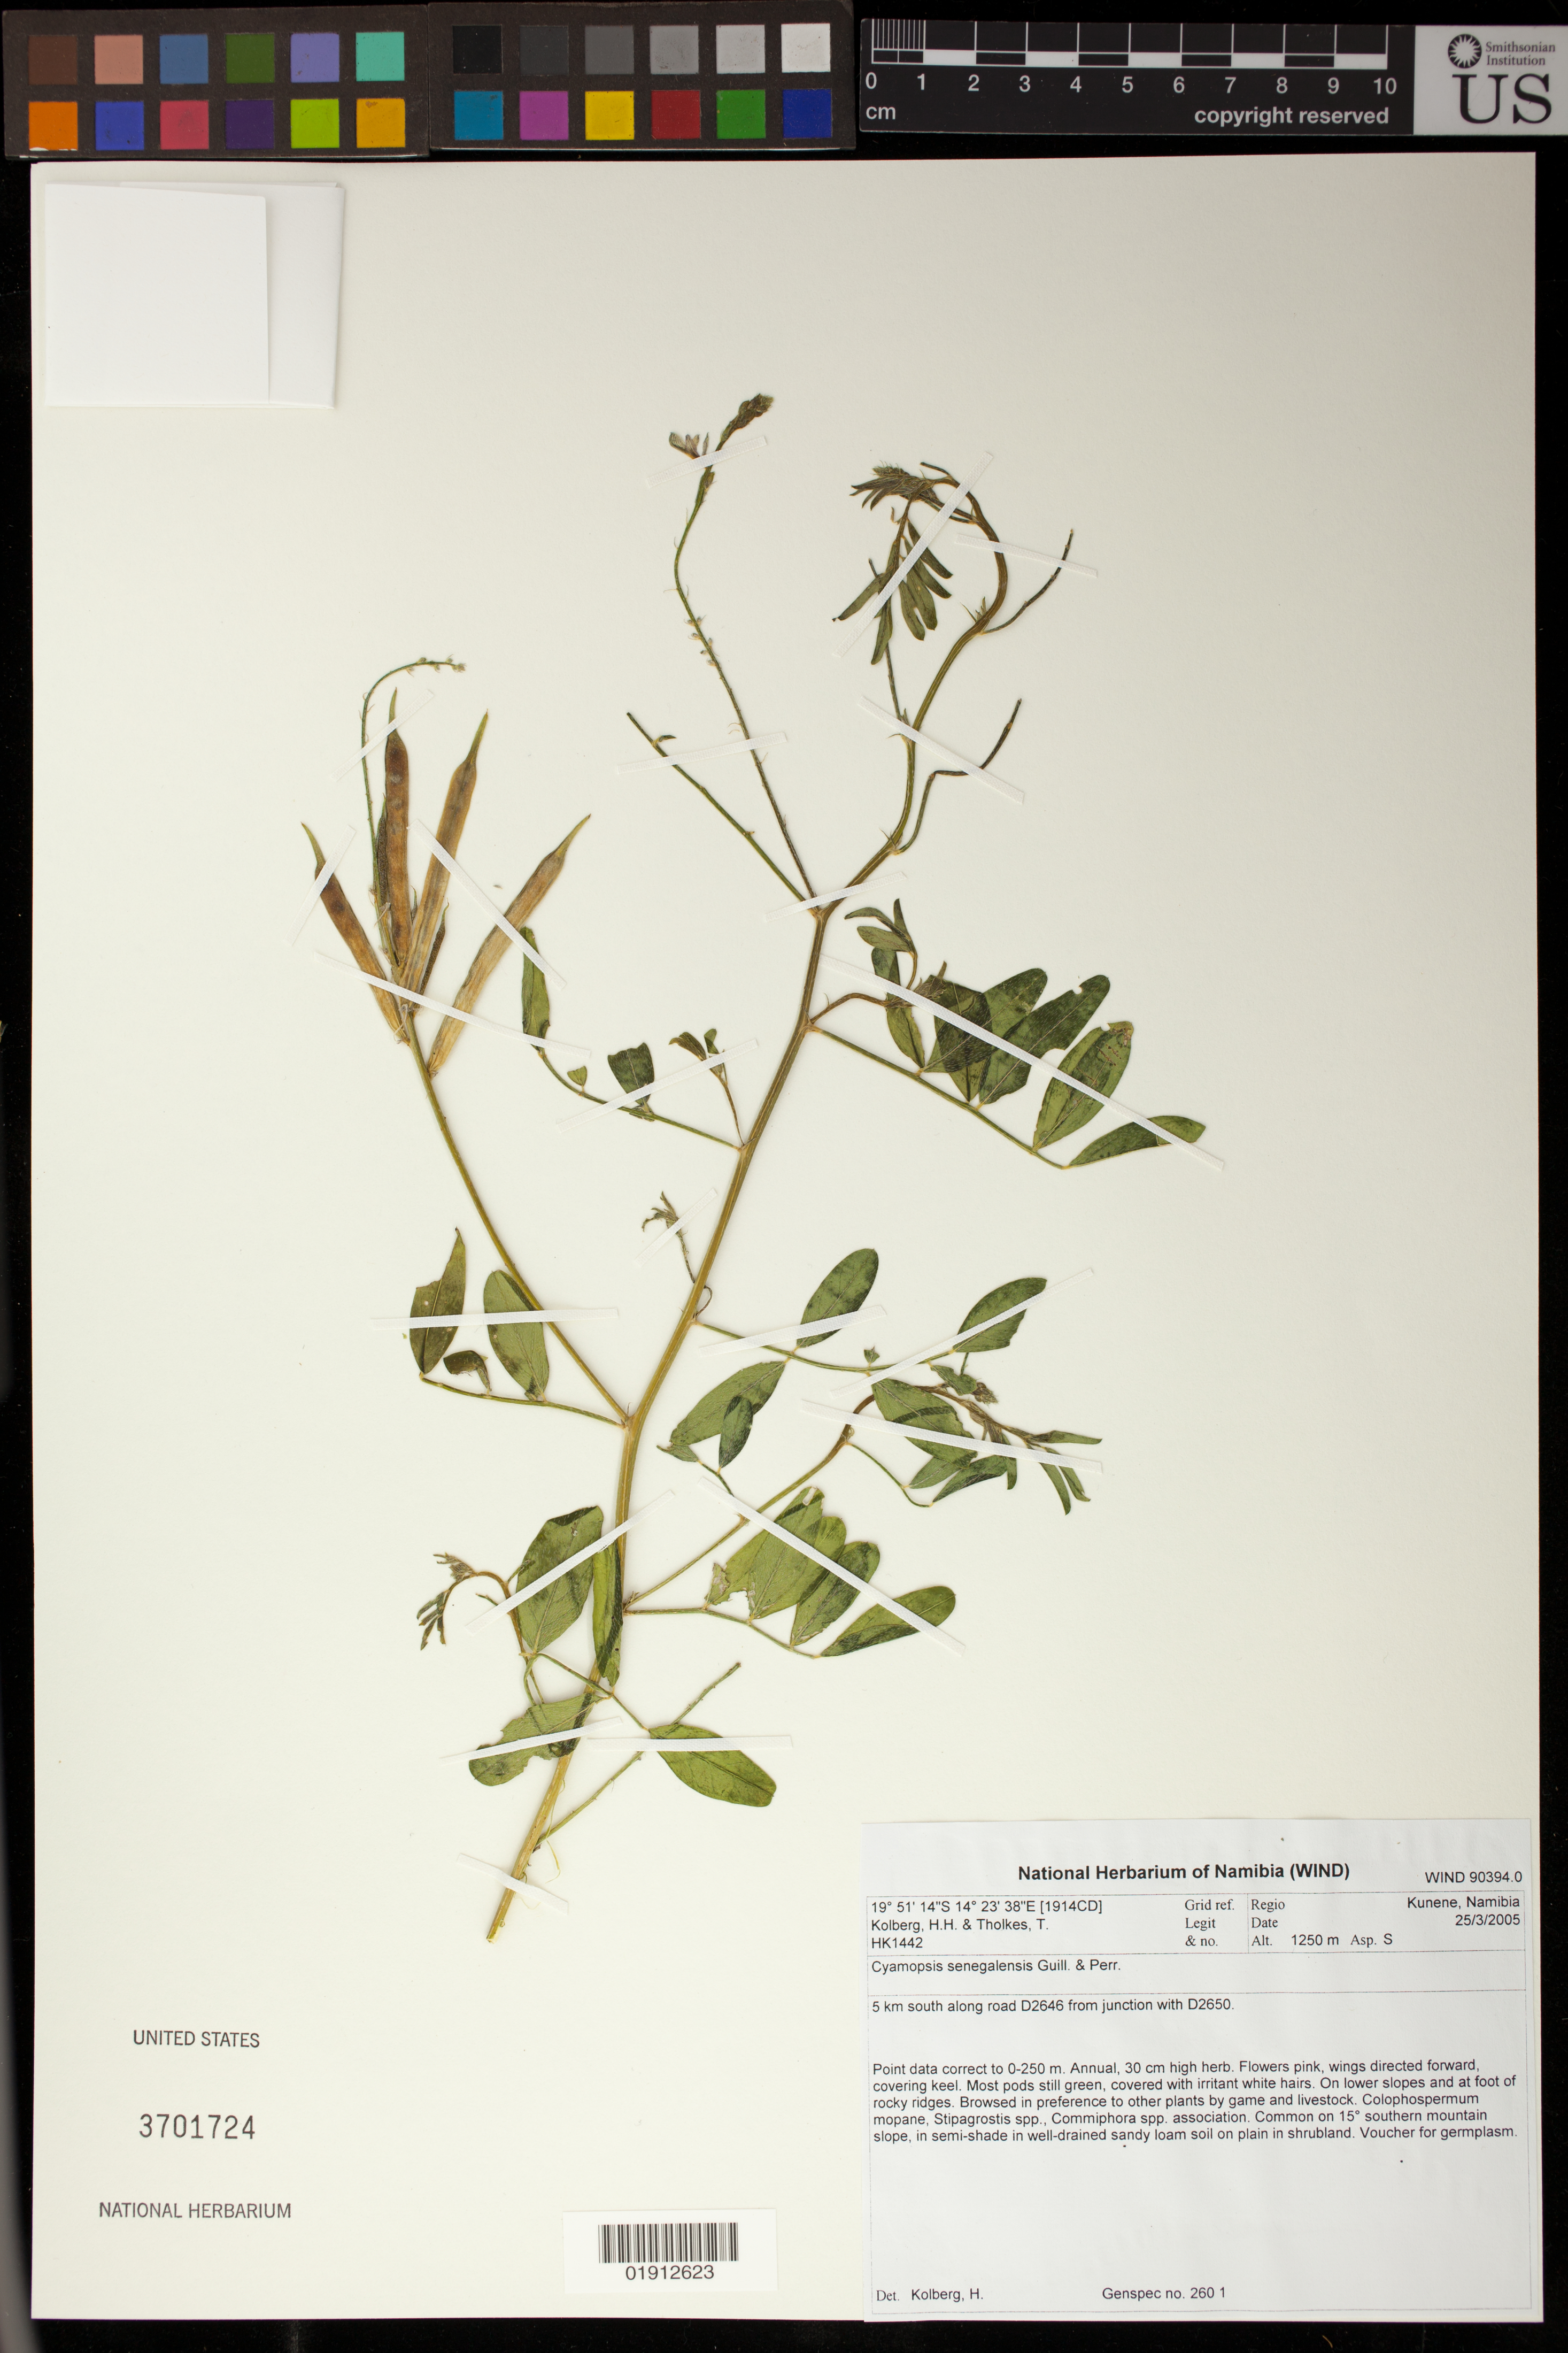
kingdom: Plantae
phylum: Tracheophyta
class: Magnoliopsida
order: Fabales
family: Fabaceae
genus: Cyamopsis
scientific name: Cyamopsis senegalensis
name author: Guill. & Perr.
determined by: Kolberg, H. H.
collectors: H. H. Kolberg & T. Tholkes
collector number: HK1442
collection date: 2005-03-25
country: Namibia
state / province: Kunene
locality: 5 km south along road D2646 from junction with D2650.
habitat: On lower slopes and at foot of rocky ridges.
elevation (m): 1250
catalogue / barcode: US 3701724